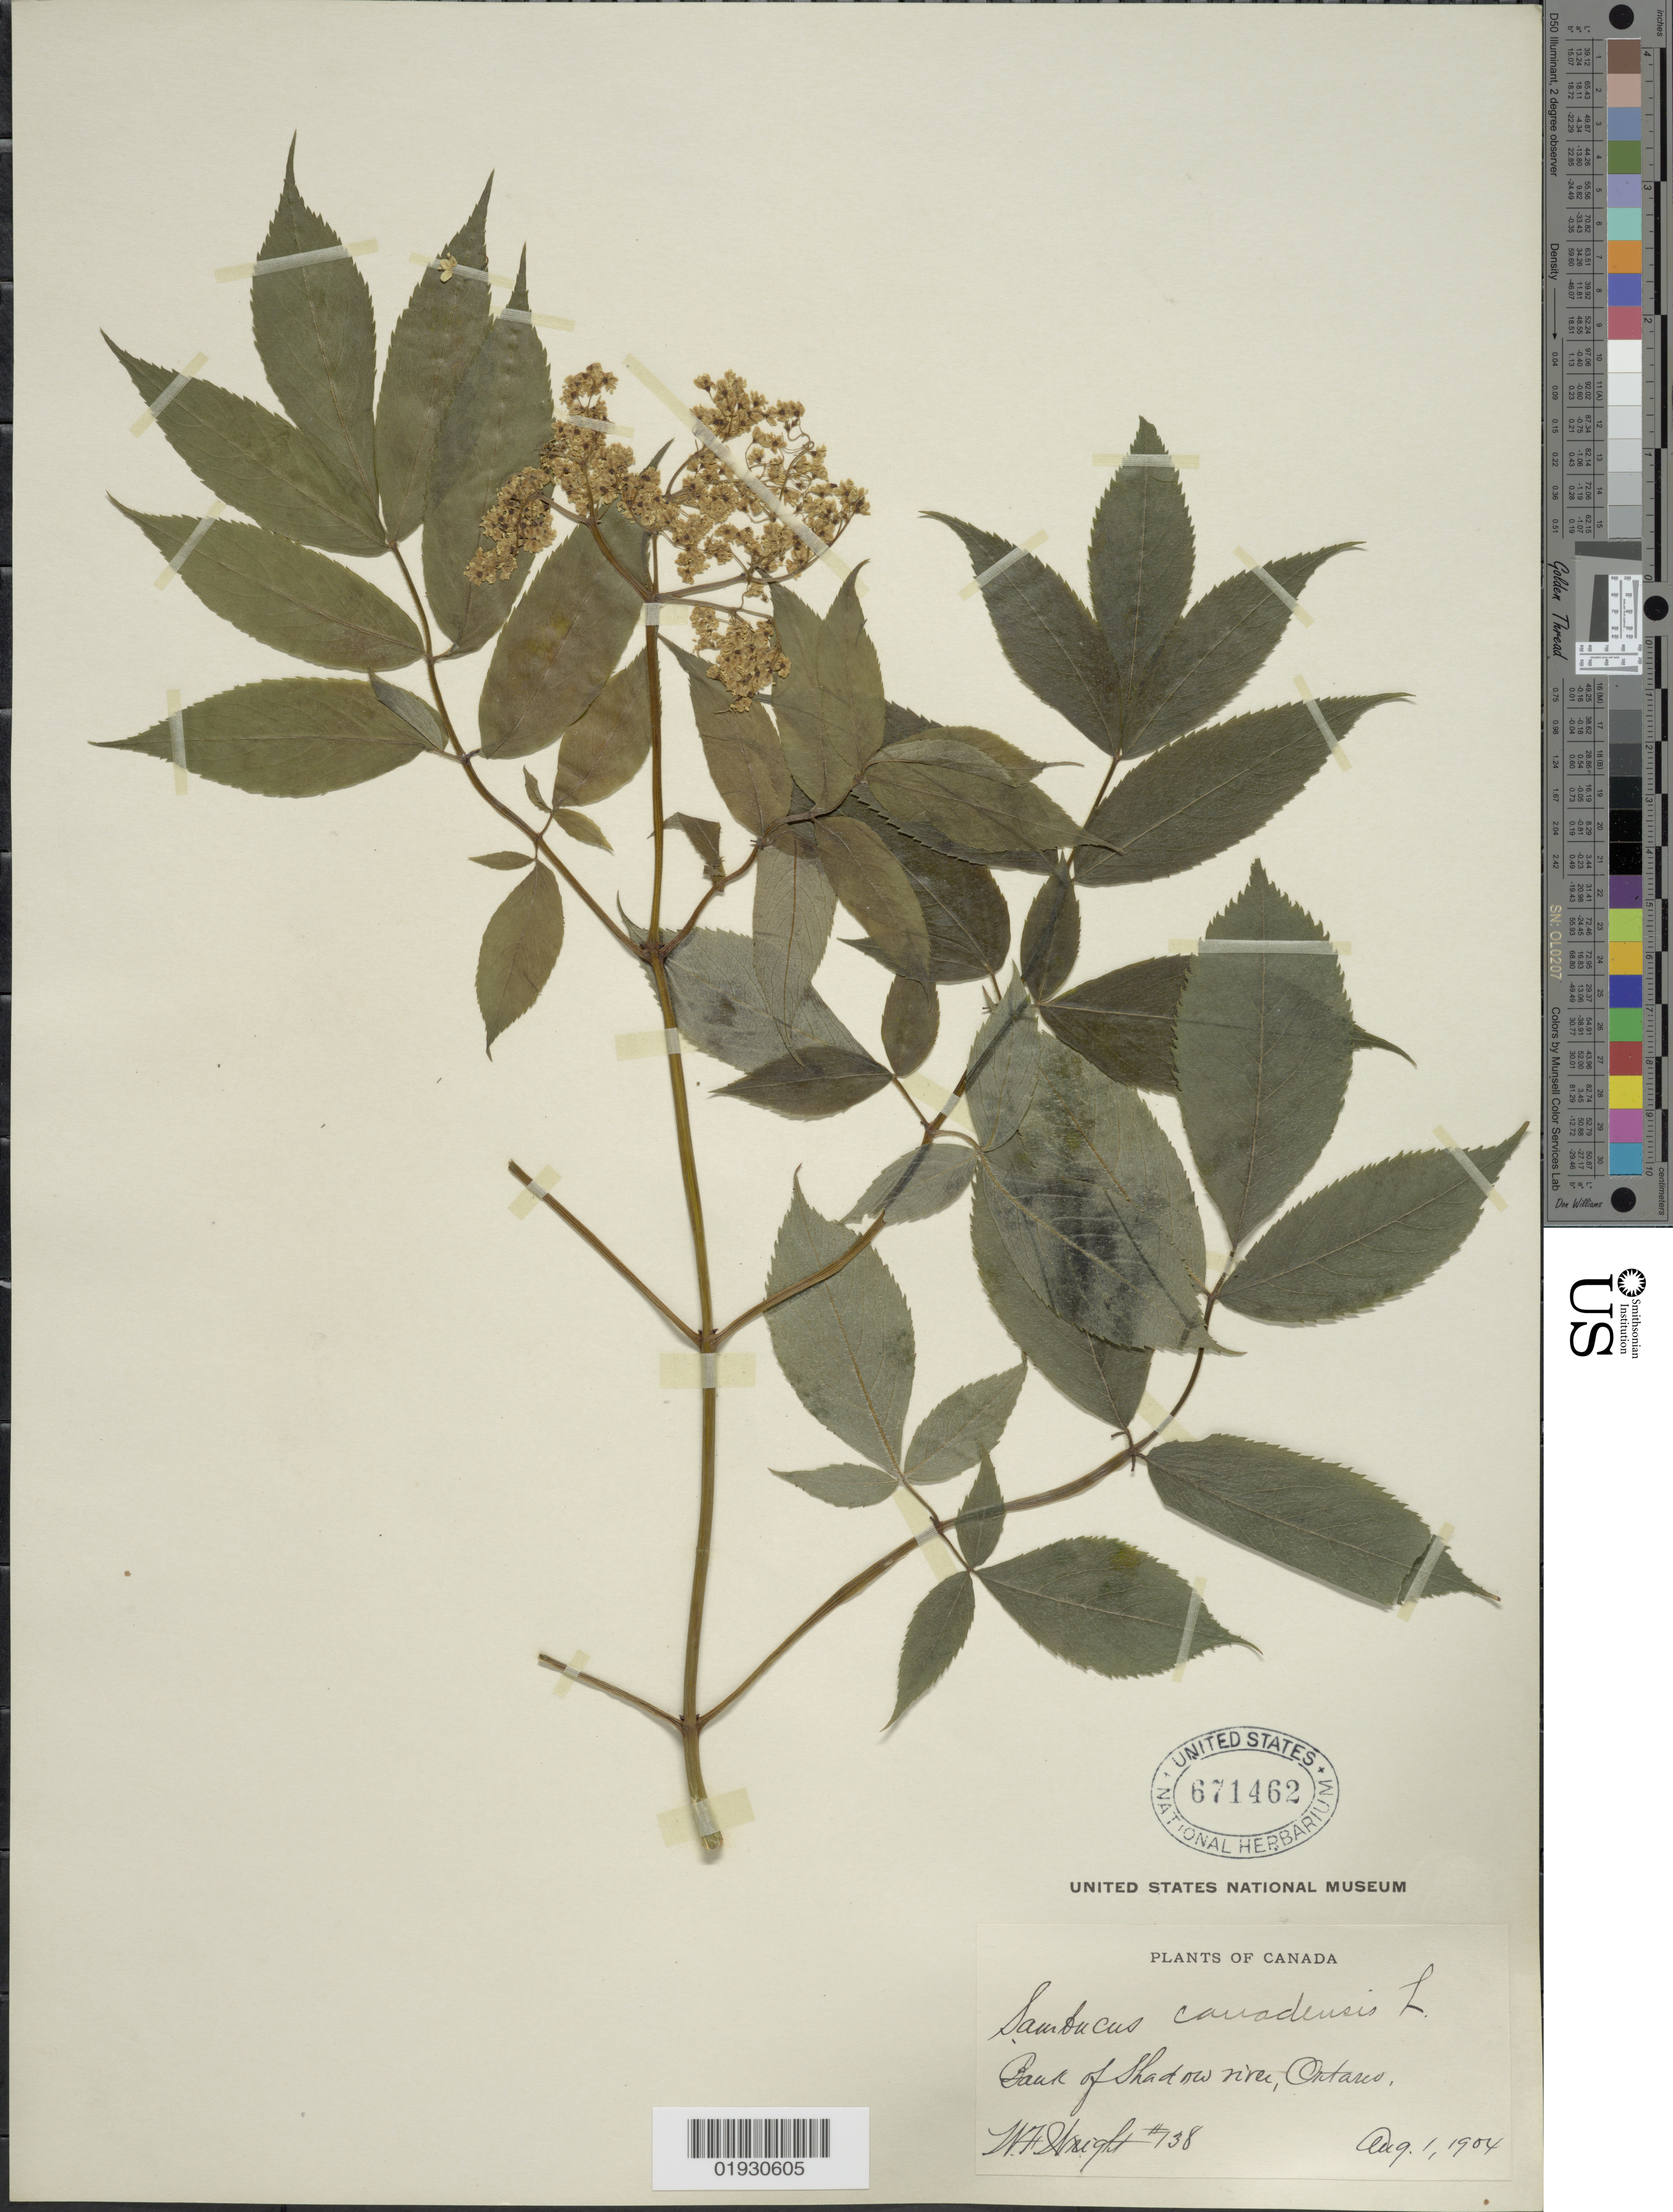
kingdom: Plantae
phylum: Tracheophyta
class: Magnoliopsida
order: Dipsacales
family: Viburnaceae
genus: Sambucus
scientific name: Sambucus canadensis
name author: L.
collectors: W. F. Wright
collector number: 138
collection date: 1904-08-01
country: Canada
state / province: Ontario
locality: Bank of Shadow river.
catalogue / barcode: US 671462